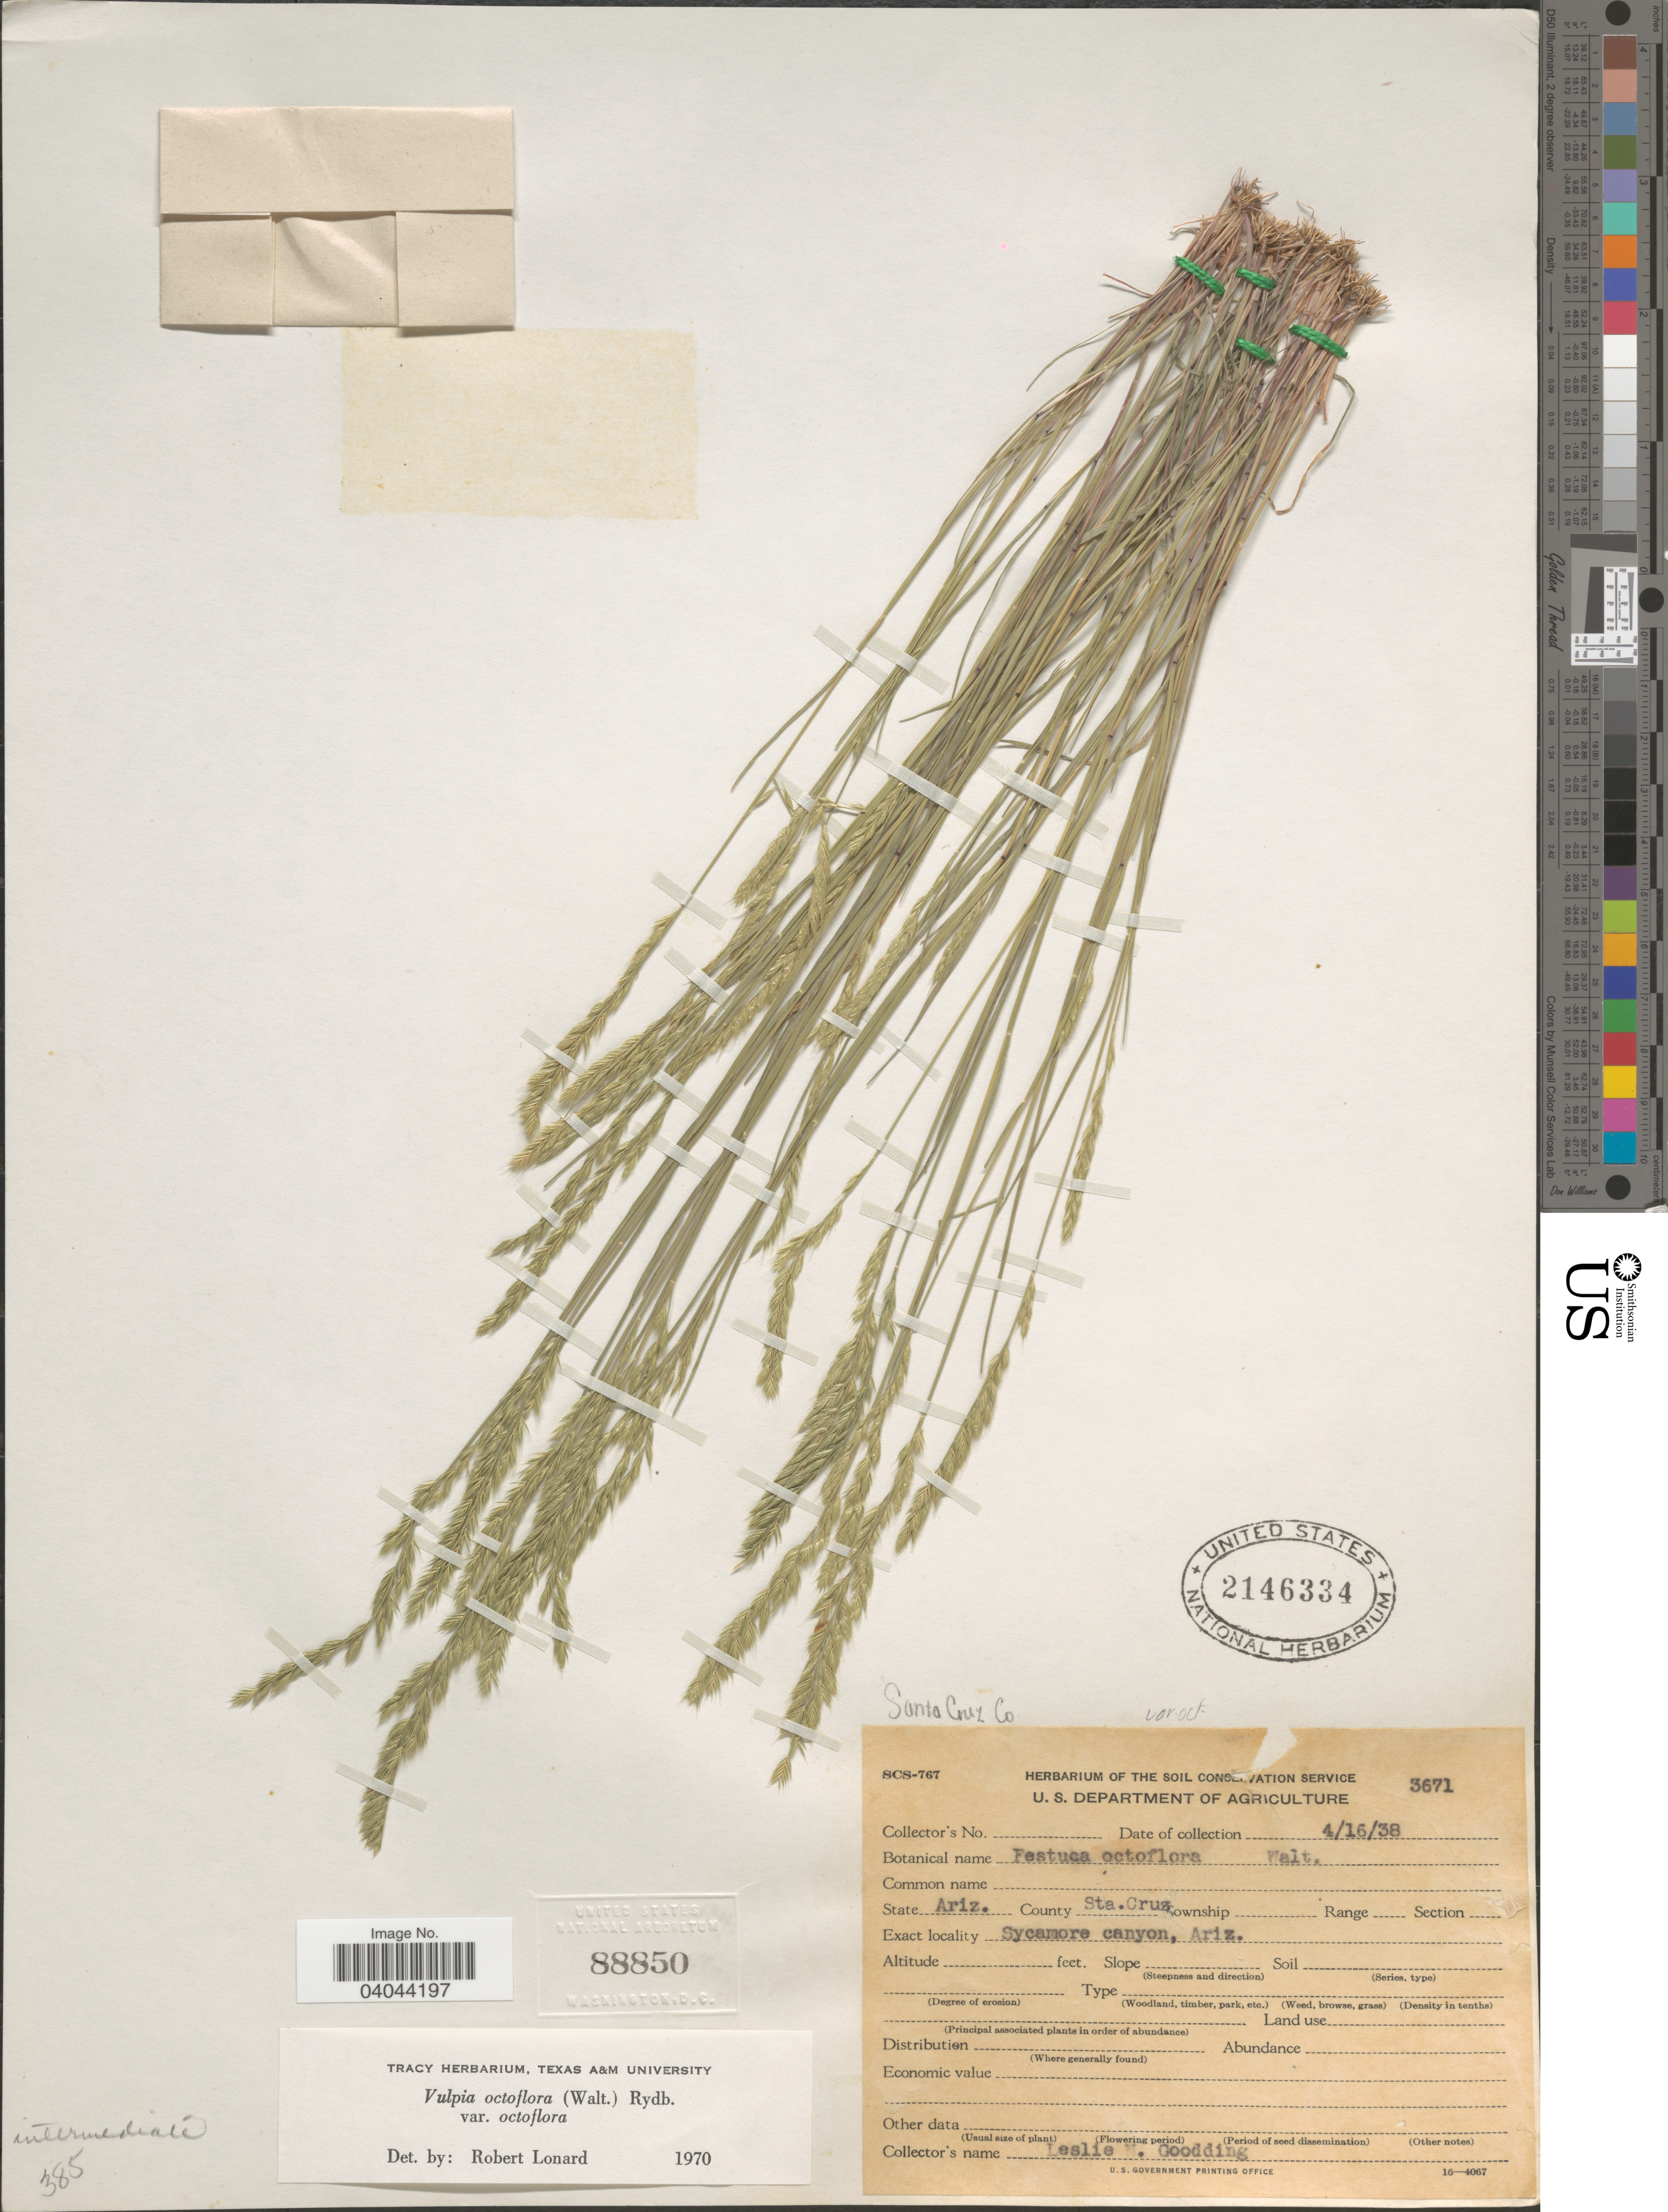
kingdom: Plantae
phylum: Tracheophyta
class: Liliopsida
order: Poales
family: Poaceae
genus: Festuca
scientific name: Festuca octoflora var. octoflora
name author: Walter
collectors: L. N. Goodding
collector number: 3671?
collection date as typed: Transcribed d/m/y: 16/4/8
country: United States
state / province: Arizona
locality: Santa Cruz Co. County Sta. Cruz. Sycamore canyon.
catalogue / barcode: US 2146334